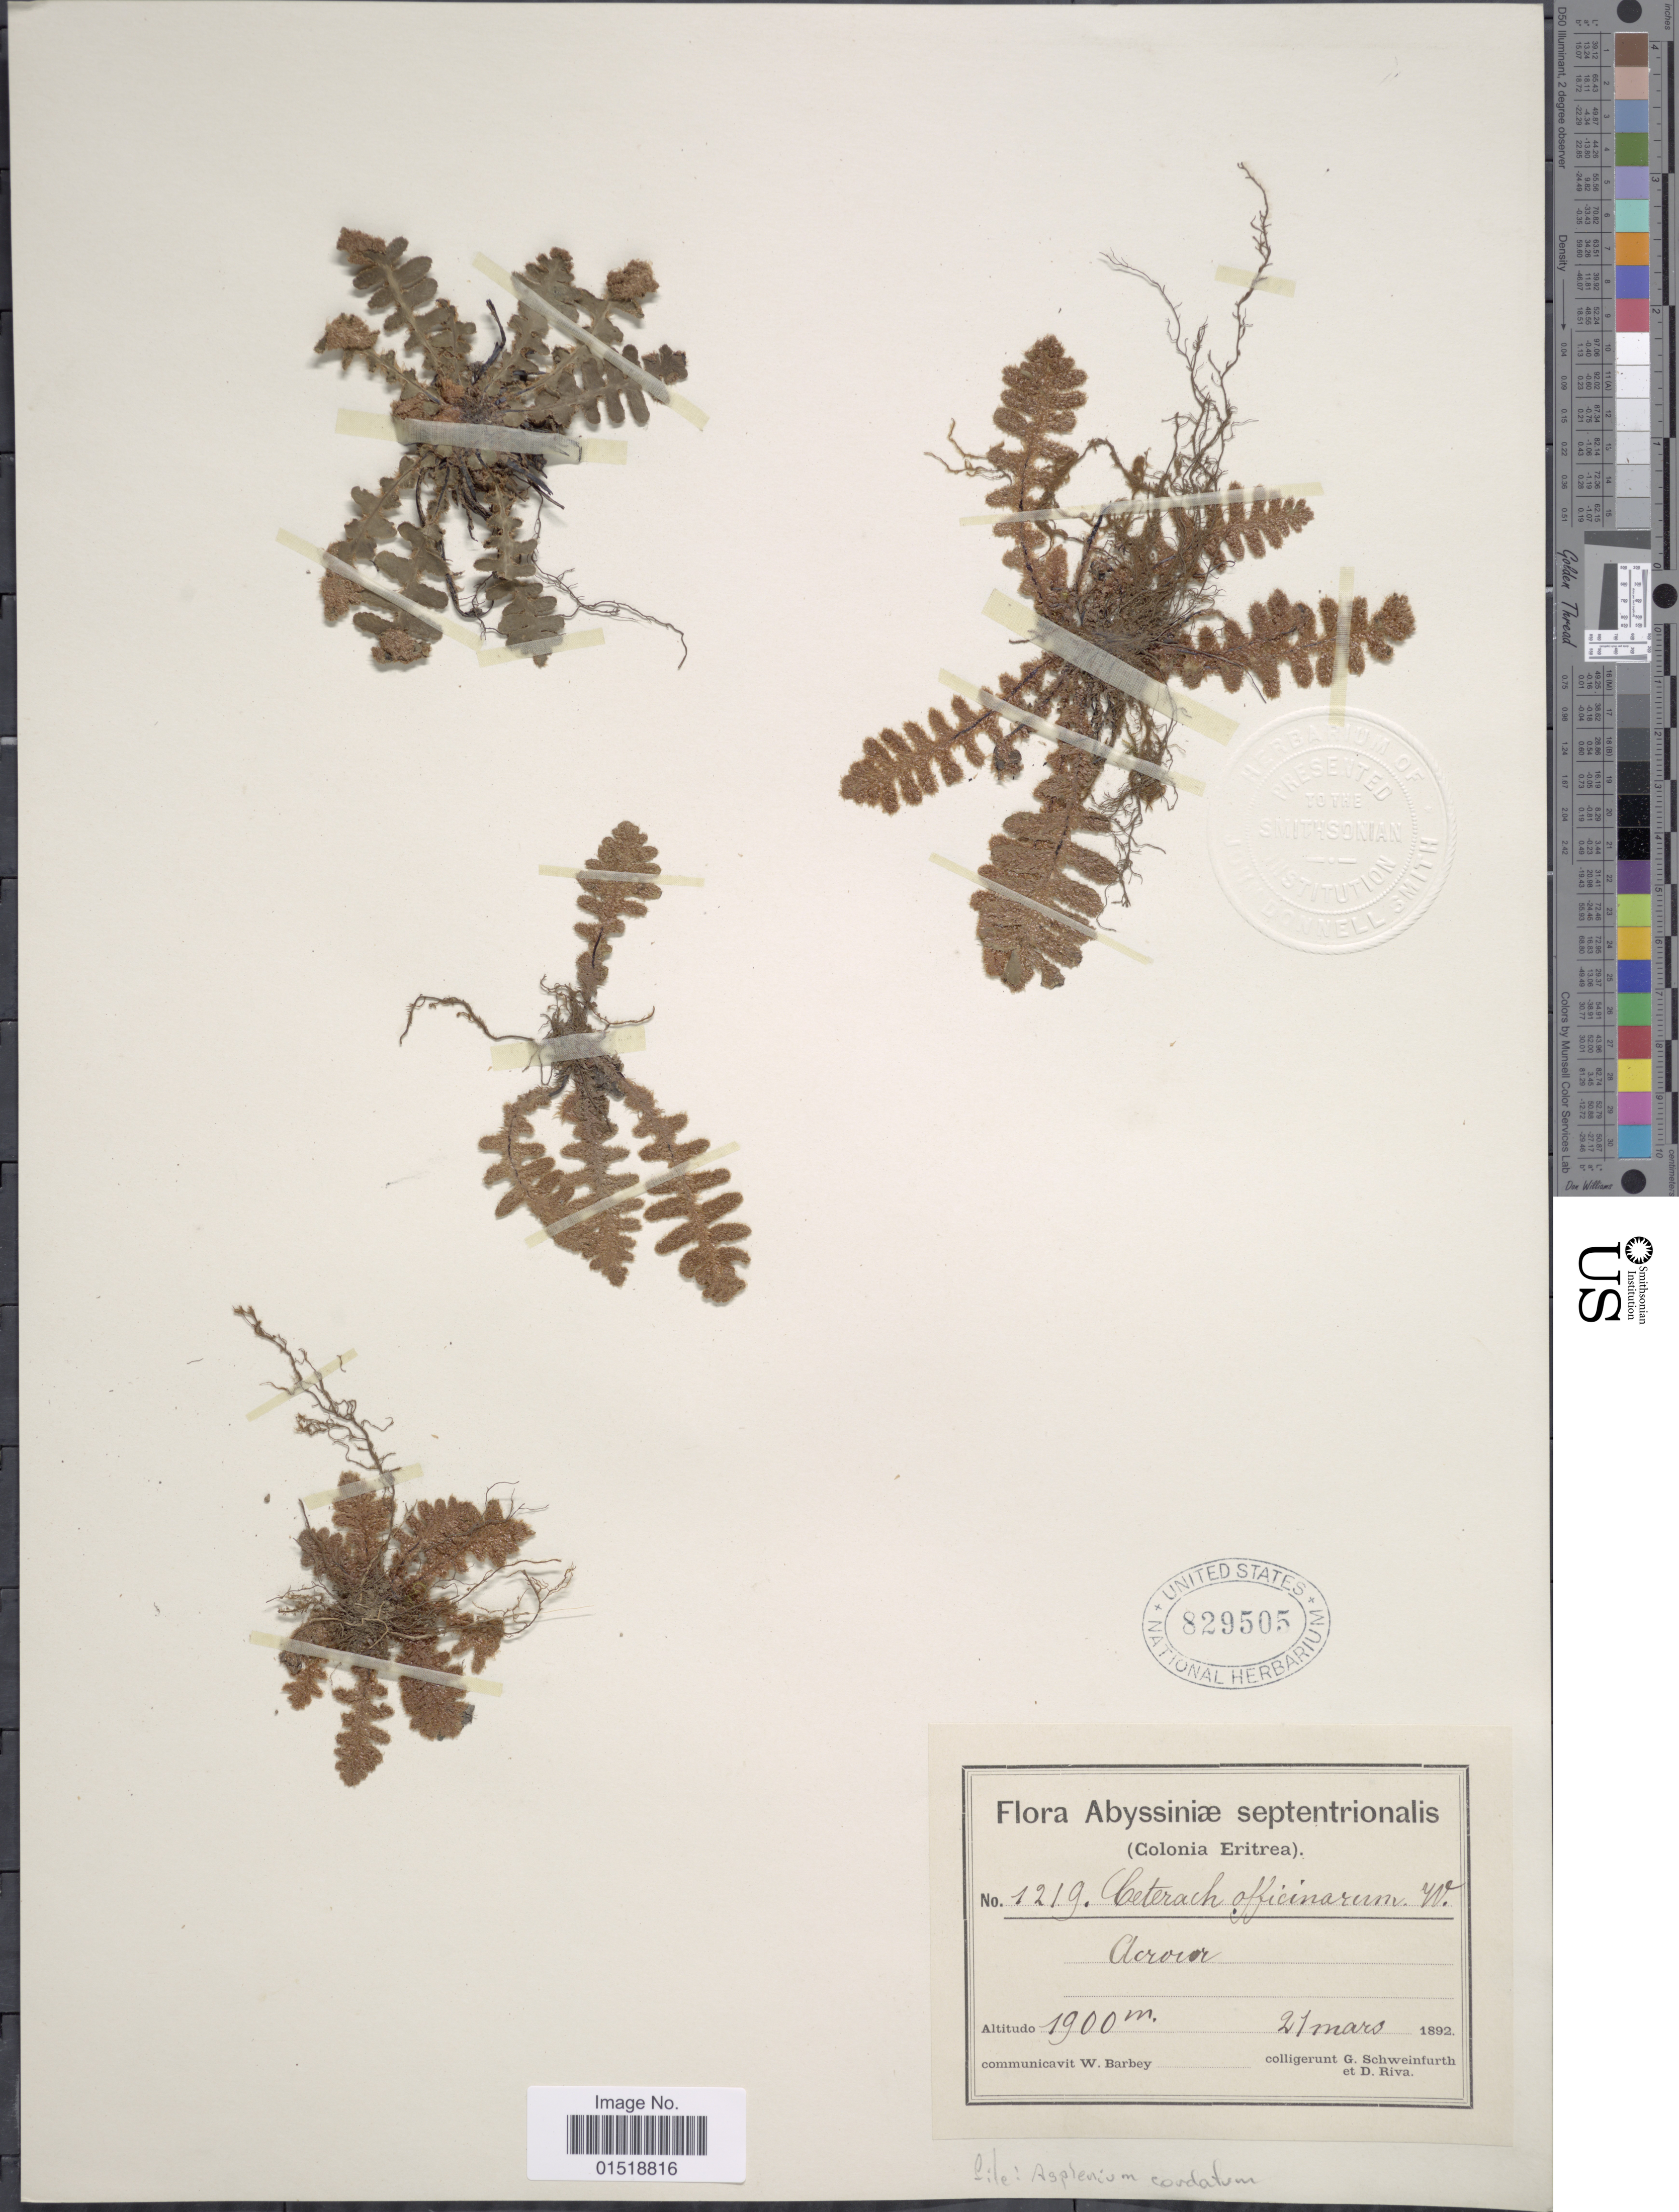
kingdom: Plantae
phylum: Tracheophyta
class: Polypodiopsida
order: Polypodiales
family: Aspleniaceae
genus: Asplenium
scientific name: Asplenium cordatum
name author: (Thunb.) Sw.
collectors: G. A. Schweinfurth (herbarium)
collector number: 1219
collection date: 1892-03-21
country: Eritrea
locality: Acrour.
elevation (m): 1900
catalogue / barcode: US 829505